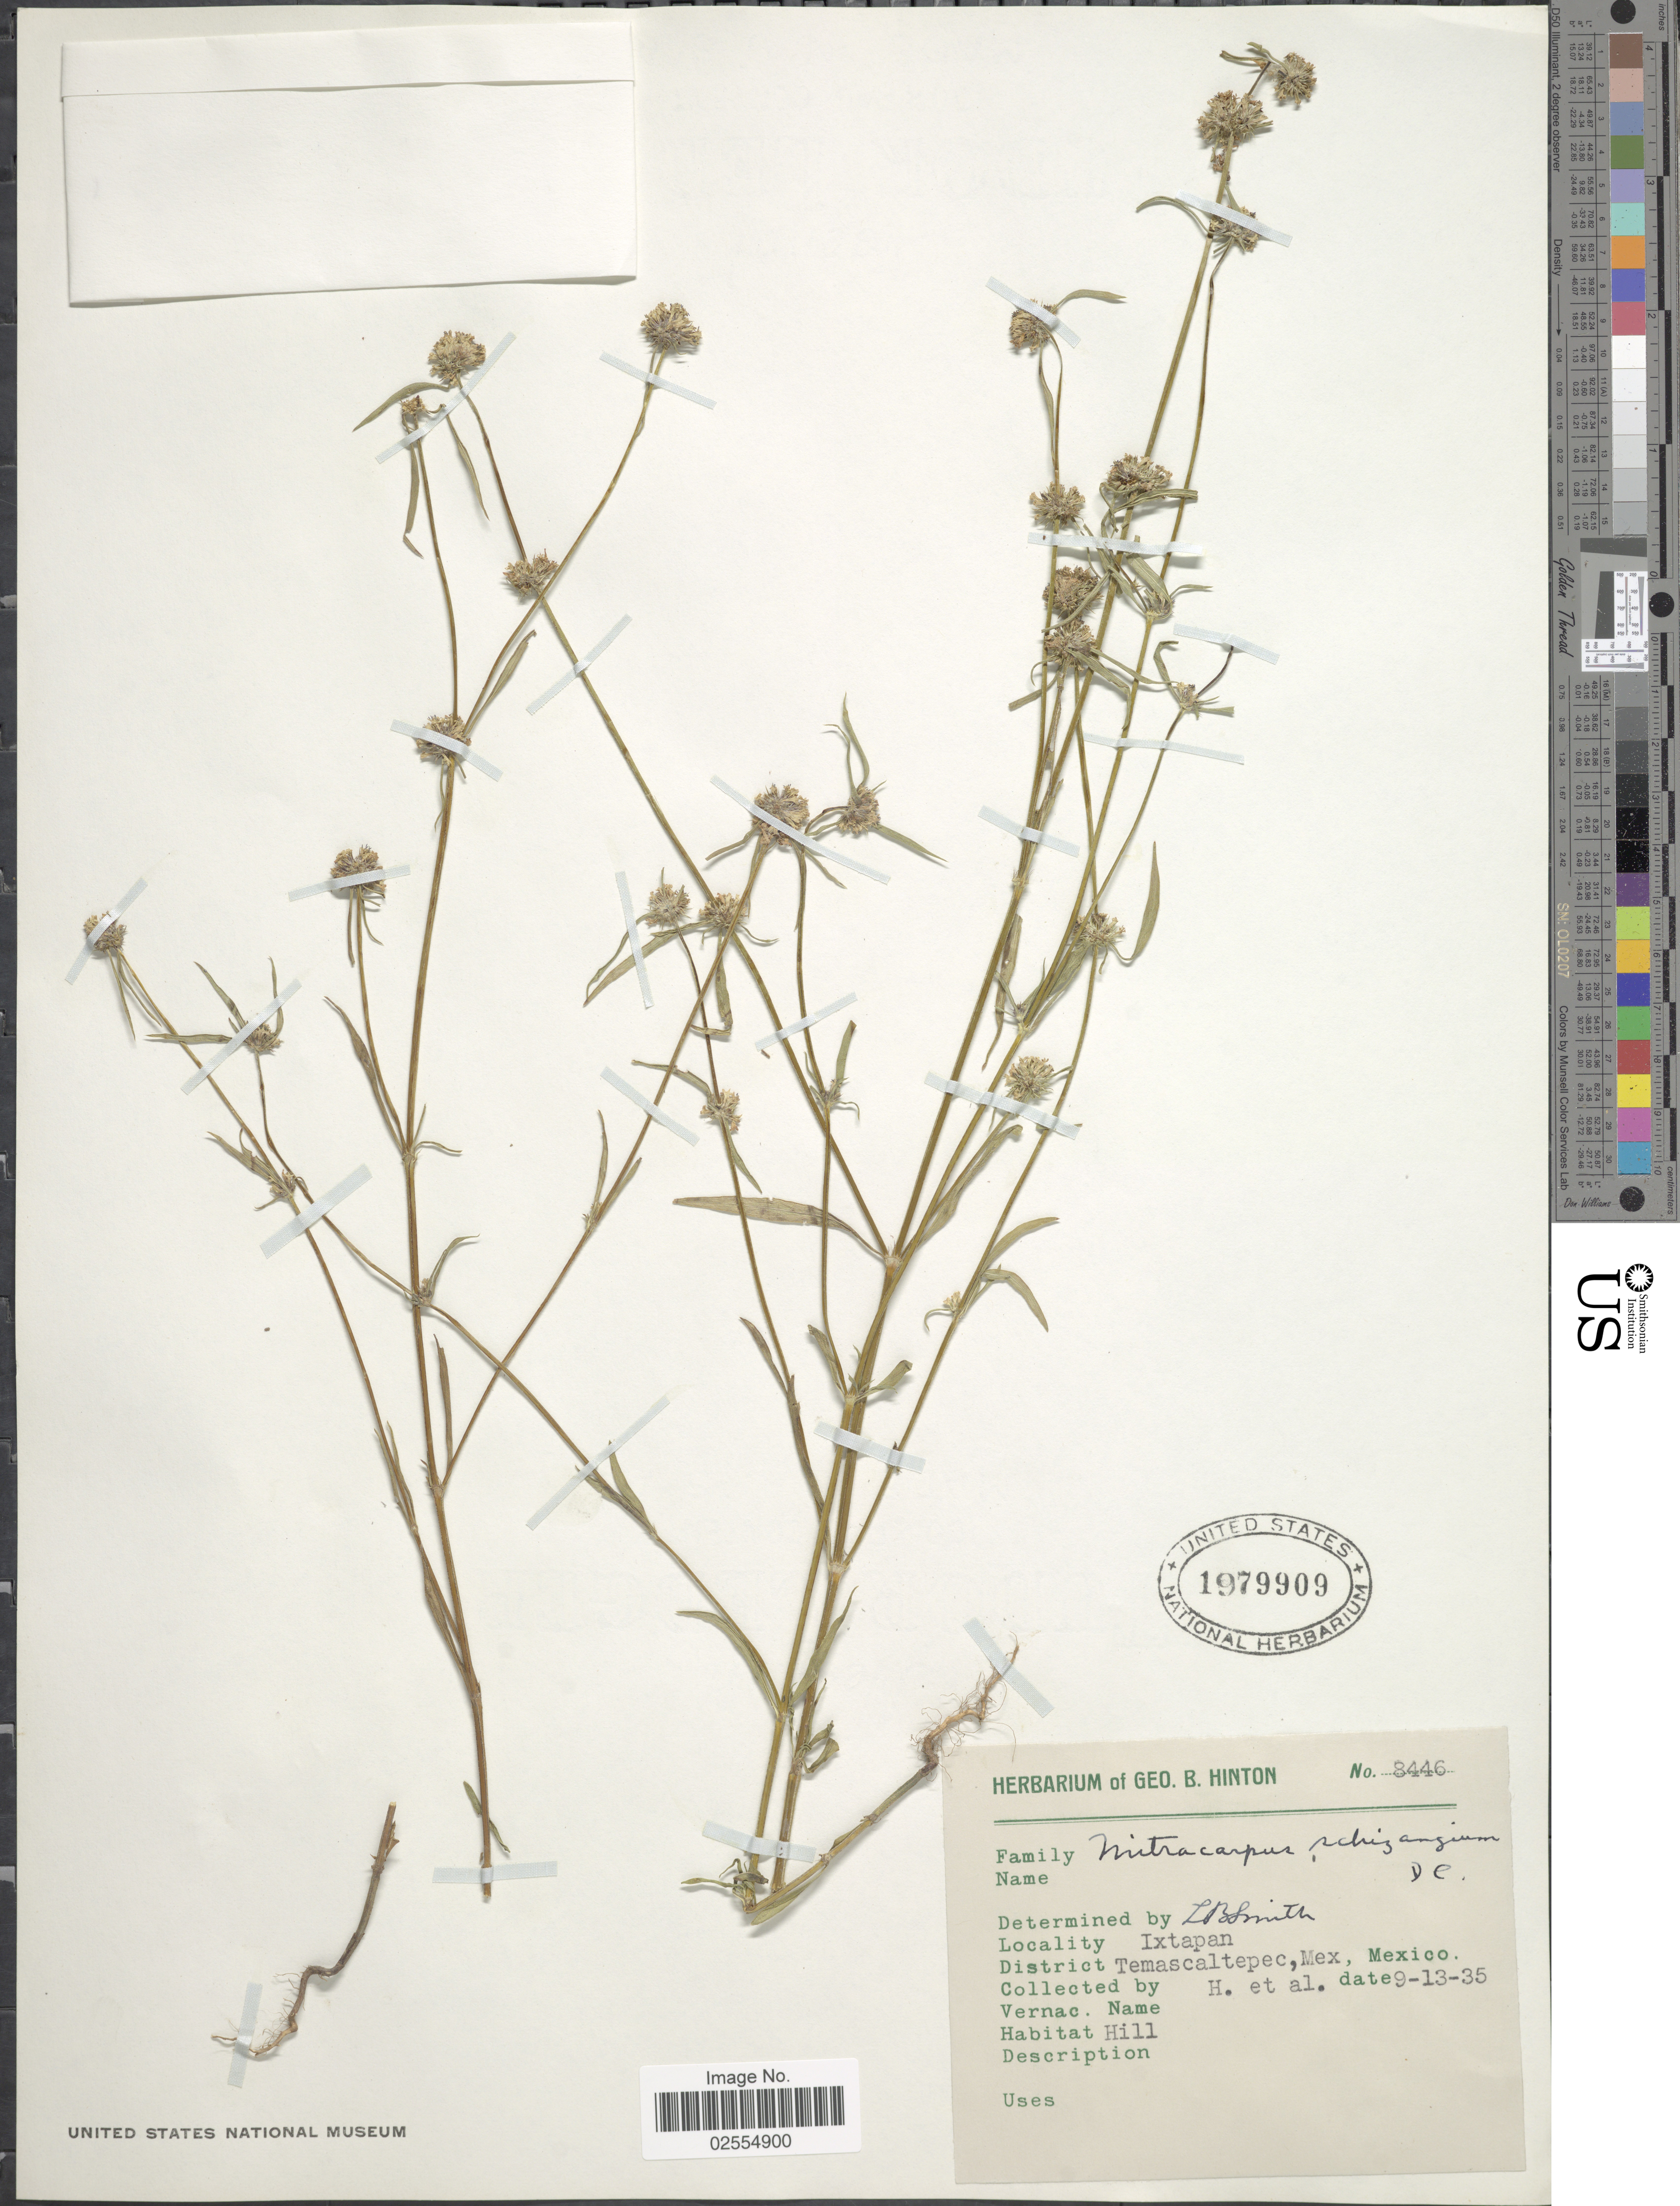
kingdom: Plantae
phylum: Tracheophyta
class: Magnoliopsida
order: Gentianales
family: Rubiaceae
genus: Mitracarpus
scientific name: Mitracarpus schizangius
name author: DC.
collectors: G. B. Hinton & et al.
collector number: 8446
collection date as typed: Transcribed d/m/y: 13/9/35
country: Mexico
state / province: México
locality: Ixtapan. District Temascaltepec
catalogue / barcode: US 1979909